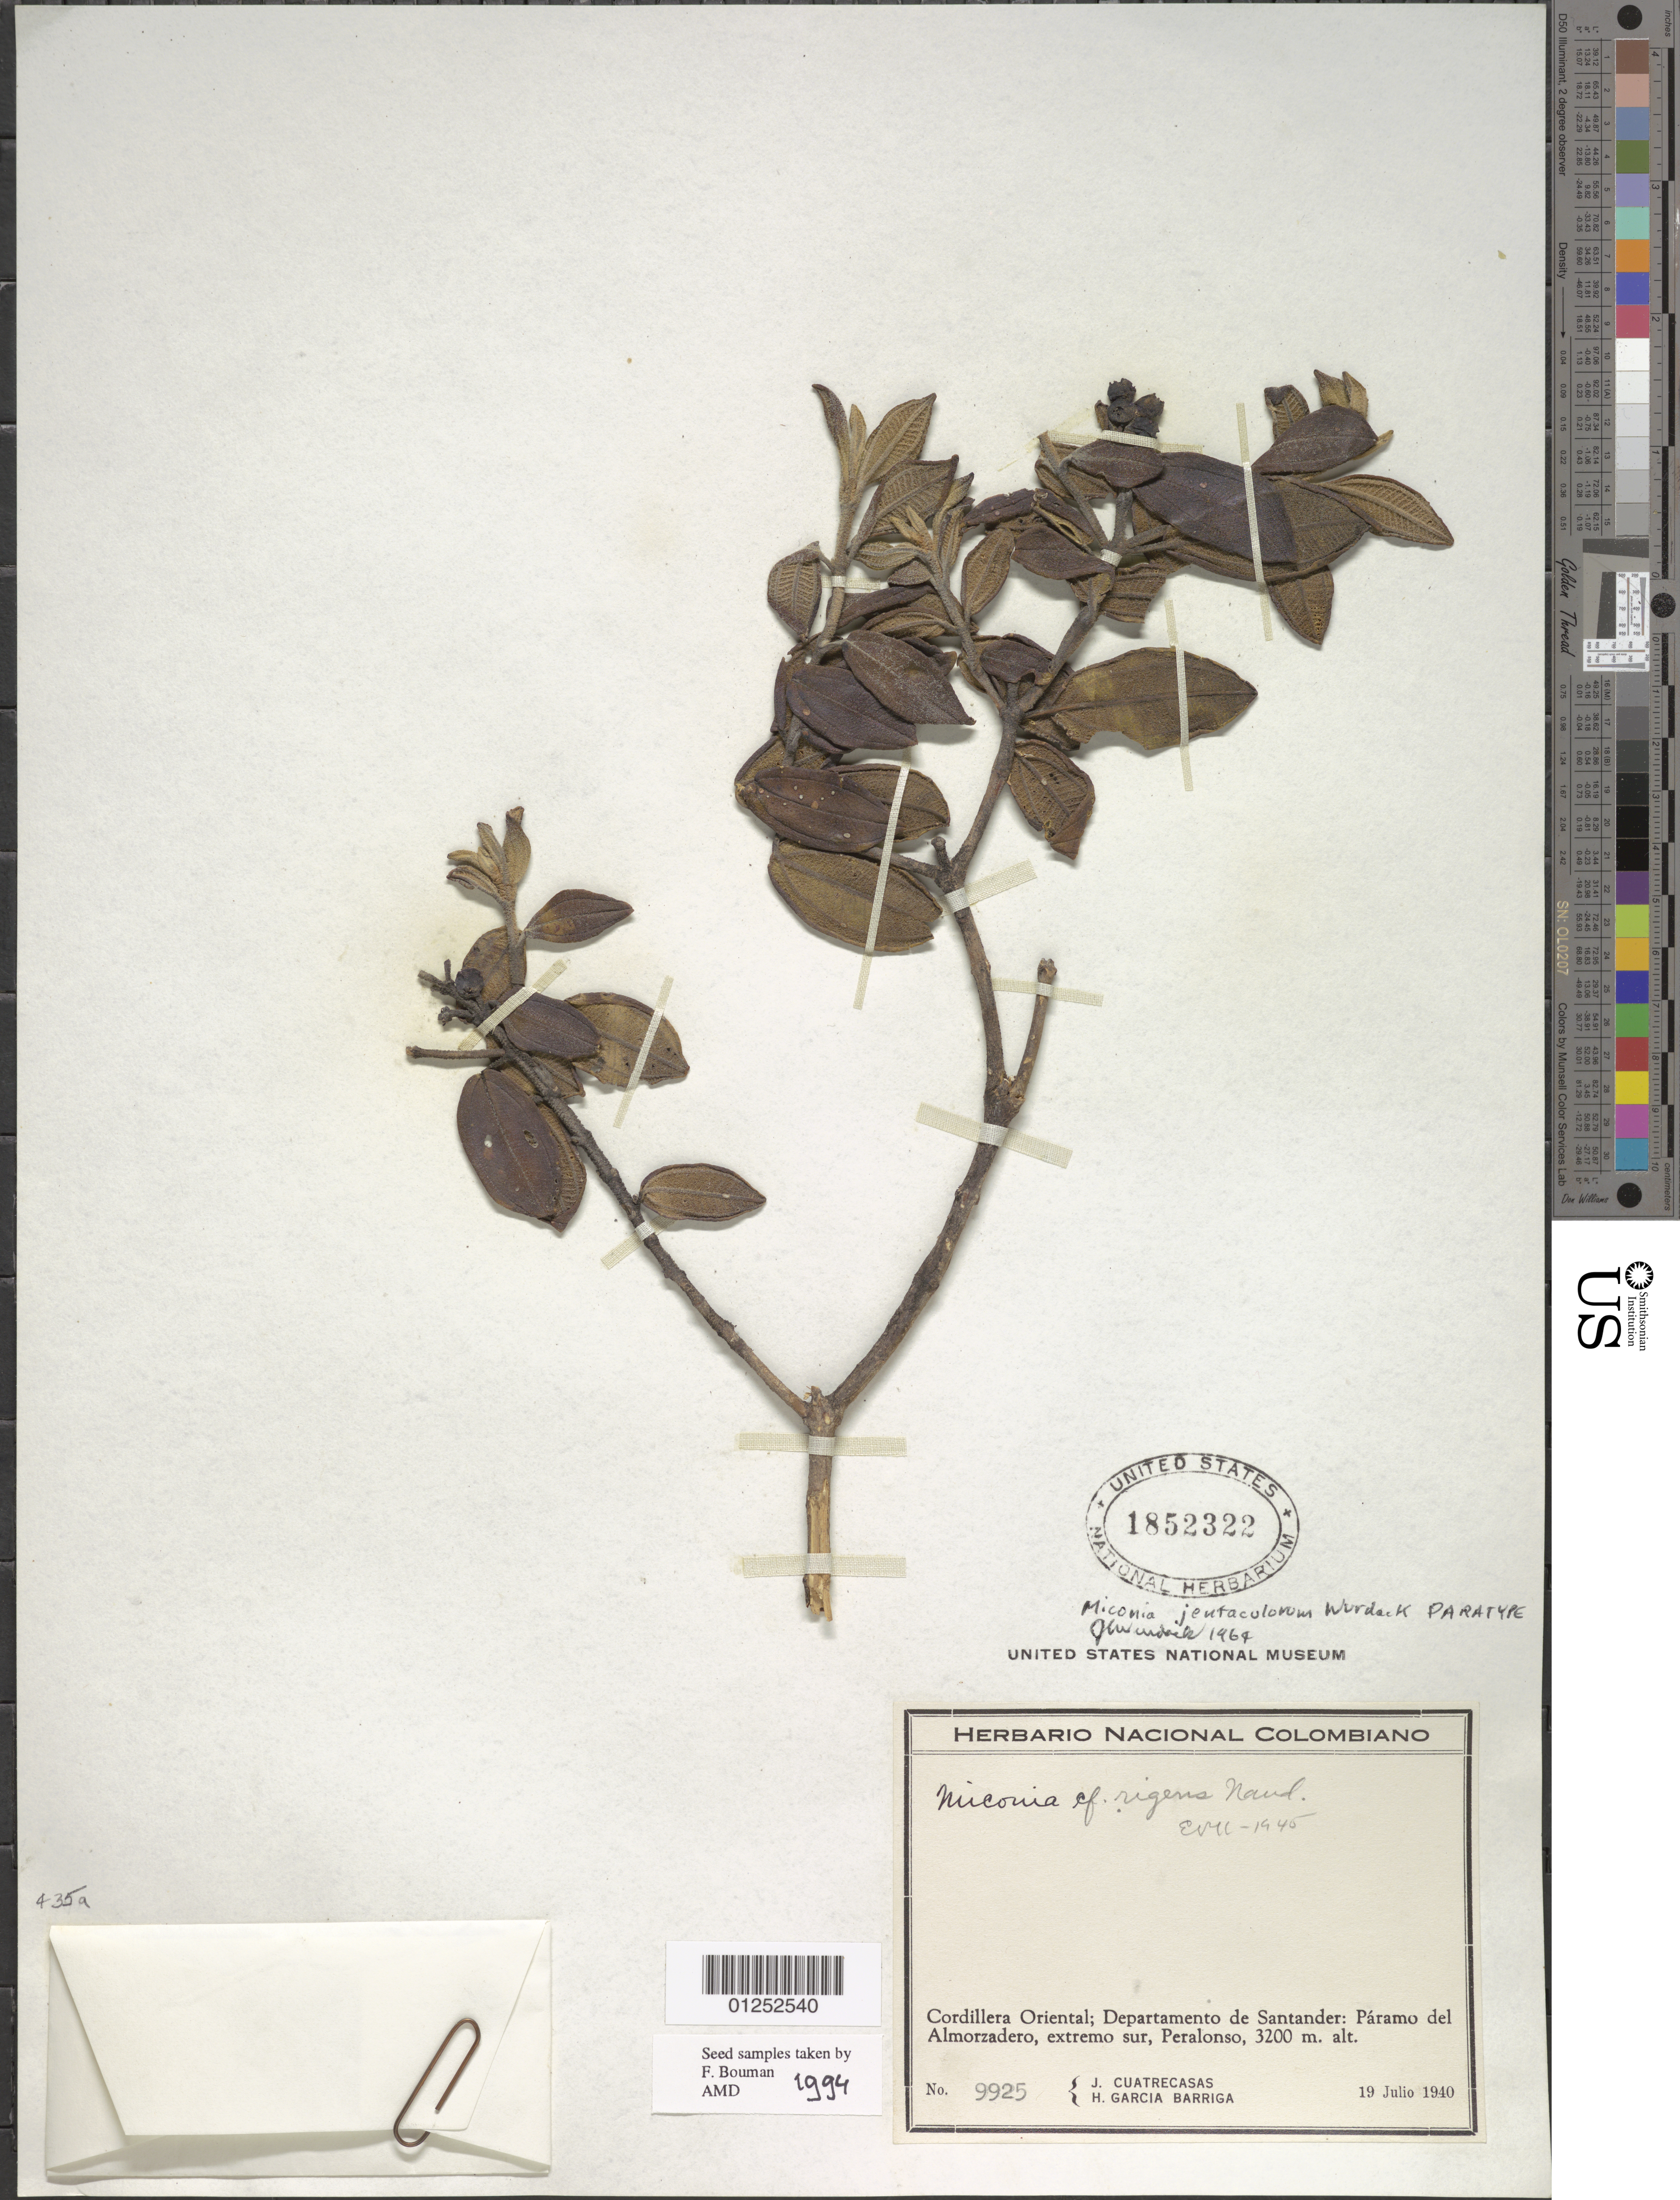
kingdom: Plantae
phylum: Tracheophyta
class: Magnoliopsida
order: Myrtales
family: Melastomataceae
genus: Miconia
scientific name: Miconia jentaculorum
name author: Wurdack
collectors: J. Cuatrecasas & H. García Barriga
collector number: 9925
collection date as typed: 19 Jul 1940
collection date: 1940-07-19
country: Colombia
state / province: Santander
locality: Cordillera Oriental, Paramo del Almorzadero, extremo sur, Peralonso.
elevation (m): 3200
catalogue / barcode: US 1852322